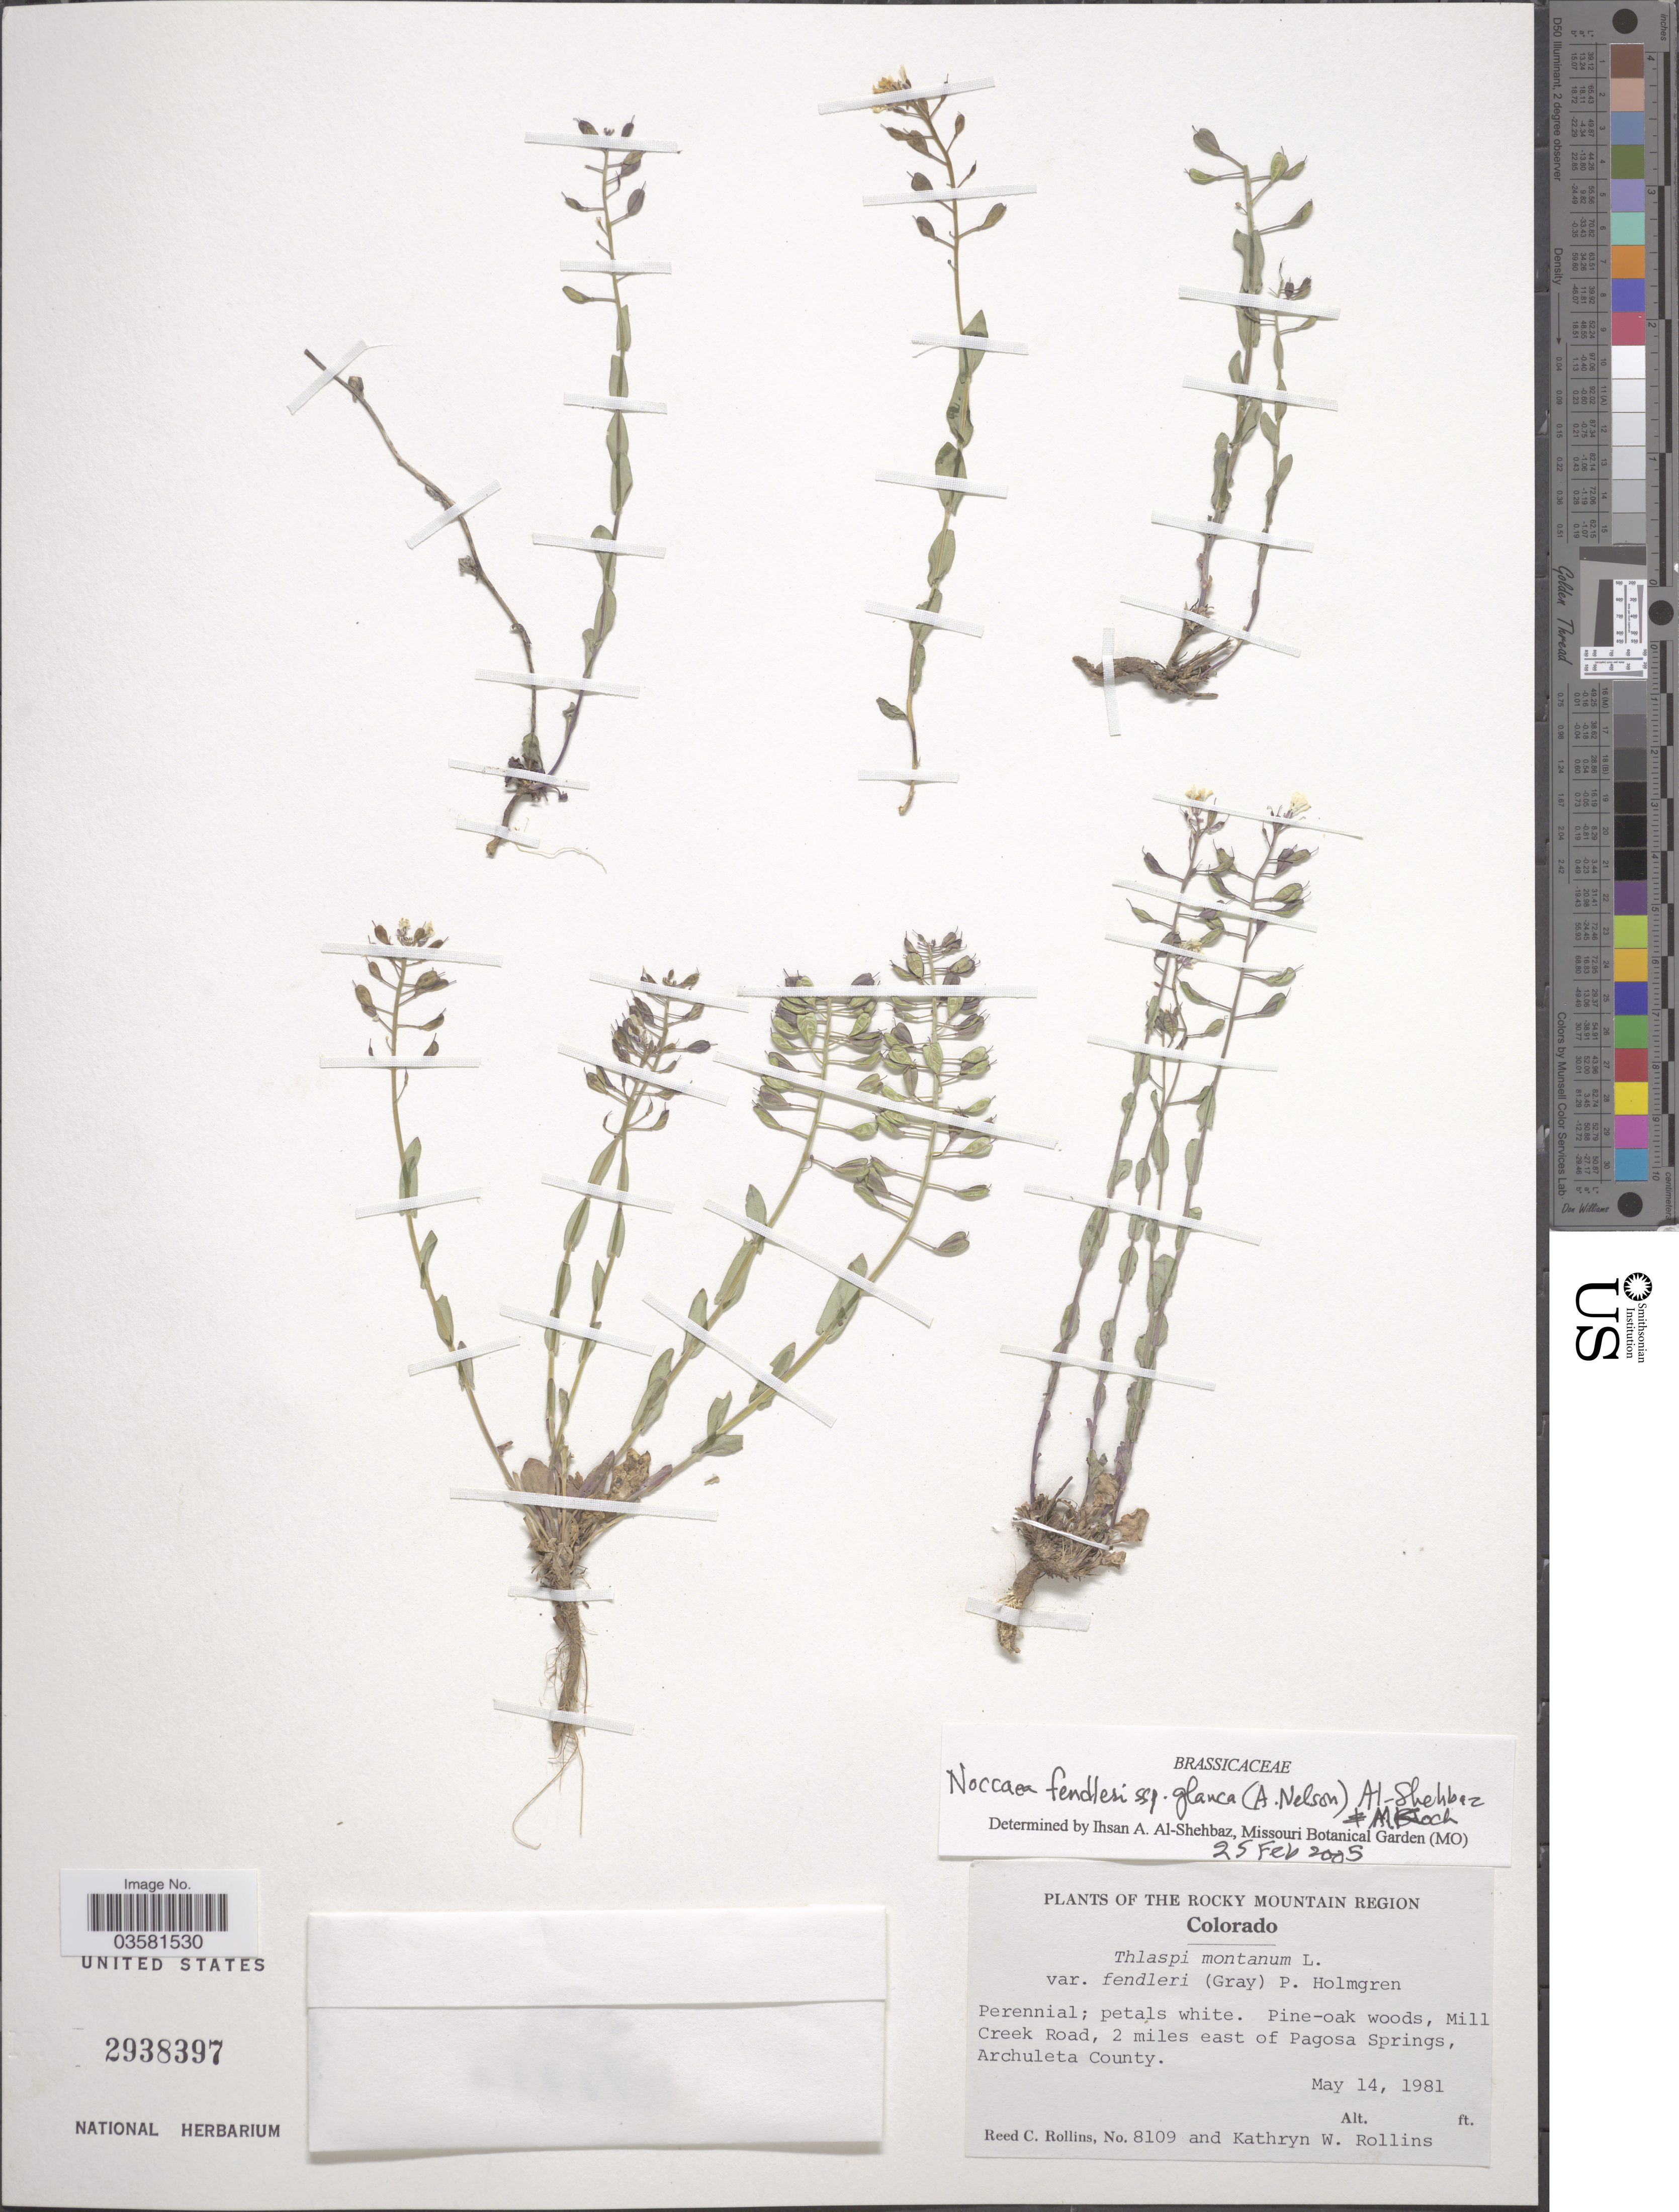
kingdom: Plantae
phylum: Tracheophyta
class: Magnoliopsida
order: Brassicales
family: Brassicaceae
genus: Thlaspi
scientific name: Thlaspi fendleri var. glaucum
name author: (A. Nelson) C.L. Hitchc.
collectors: R. C. Rollins & K. W. Rollins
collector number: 8109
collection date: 1981-05-14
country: United States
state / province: Colorado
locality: The Rocky Mountain Region. Mill Creek Road, 2 miles east of Pagosa Springs, Archuleta County.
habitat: pine-oak woods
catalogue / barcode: US 2938397